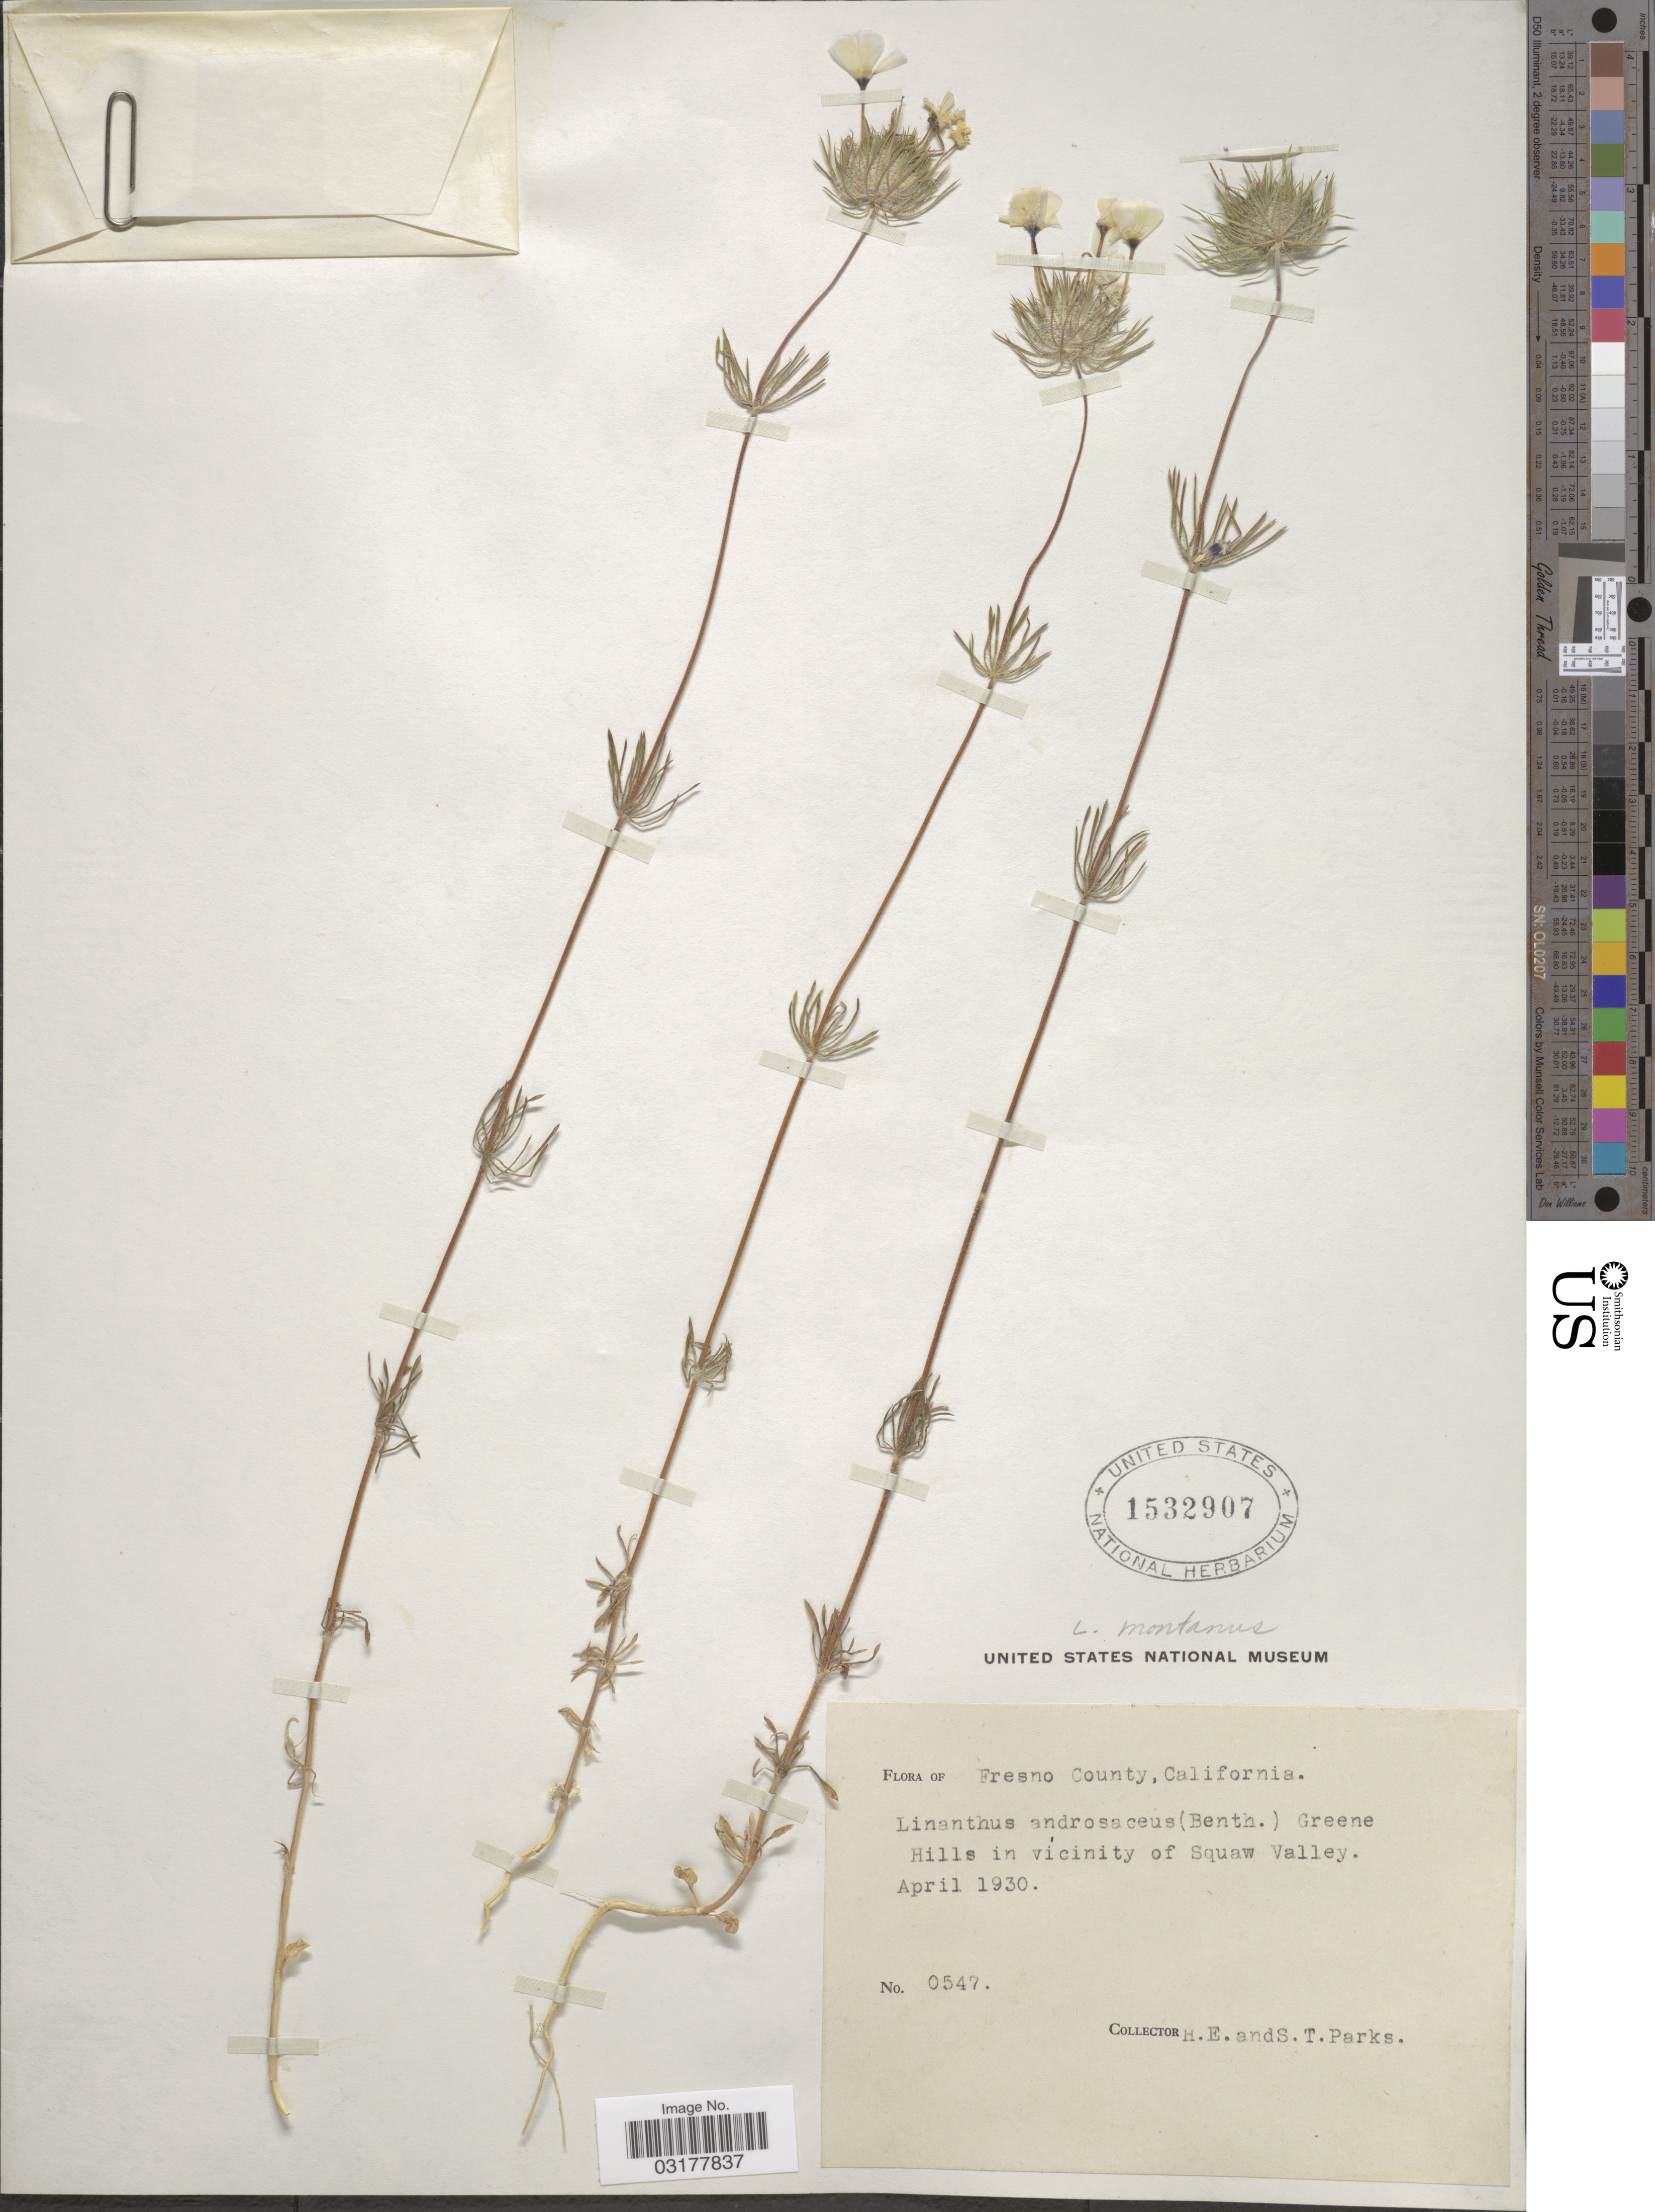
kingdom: Plantae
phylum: Tracheophyta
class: Magnoliopsida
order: Ericales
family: Polemoniaceae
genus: Leptosiphon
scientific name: Leptosiphon montanus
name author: (Greene) J.M. Porter & L.A. Johnson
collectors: H. E. Parks & S. Parks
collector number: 0547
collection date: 1930-04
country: United States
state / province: California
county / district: Fresno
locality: Fresno County. Hills in vicinity of Squaw Valley.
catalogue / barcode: US 1532907